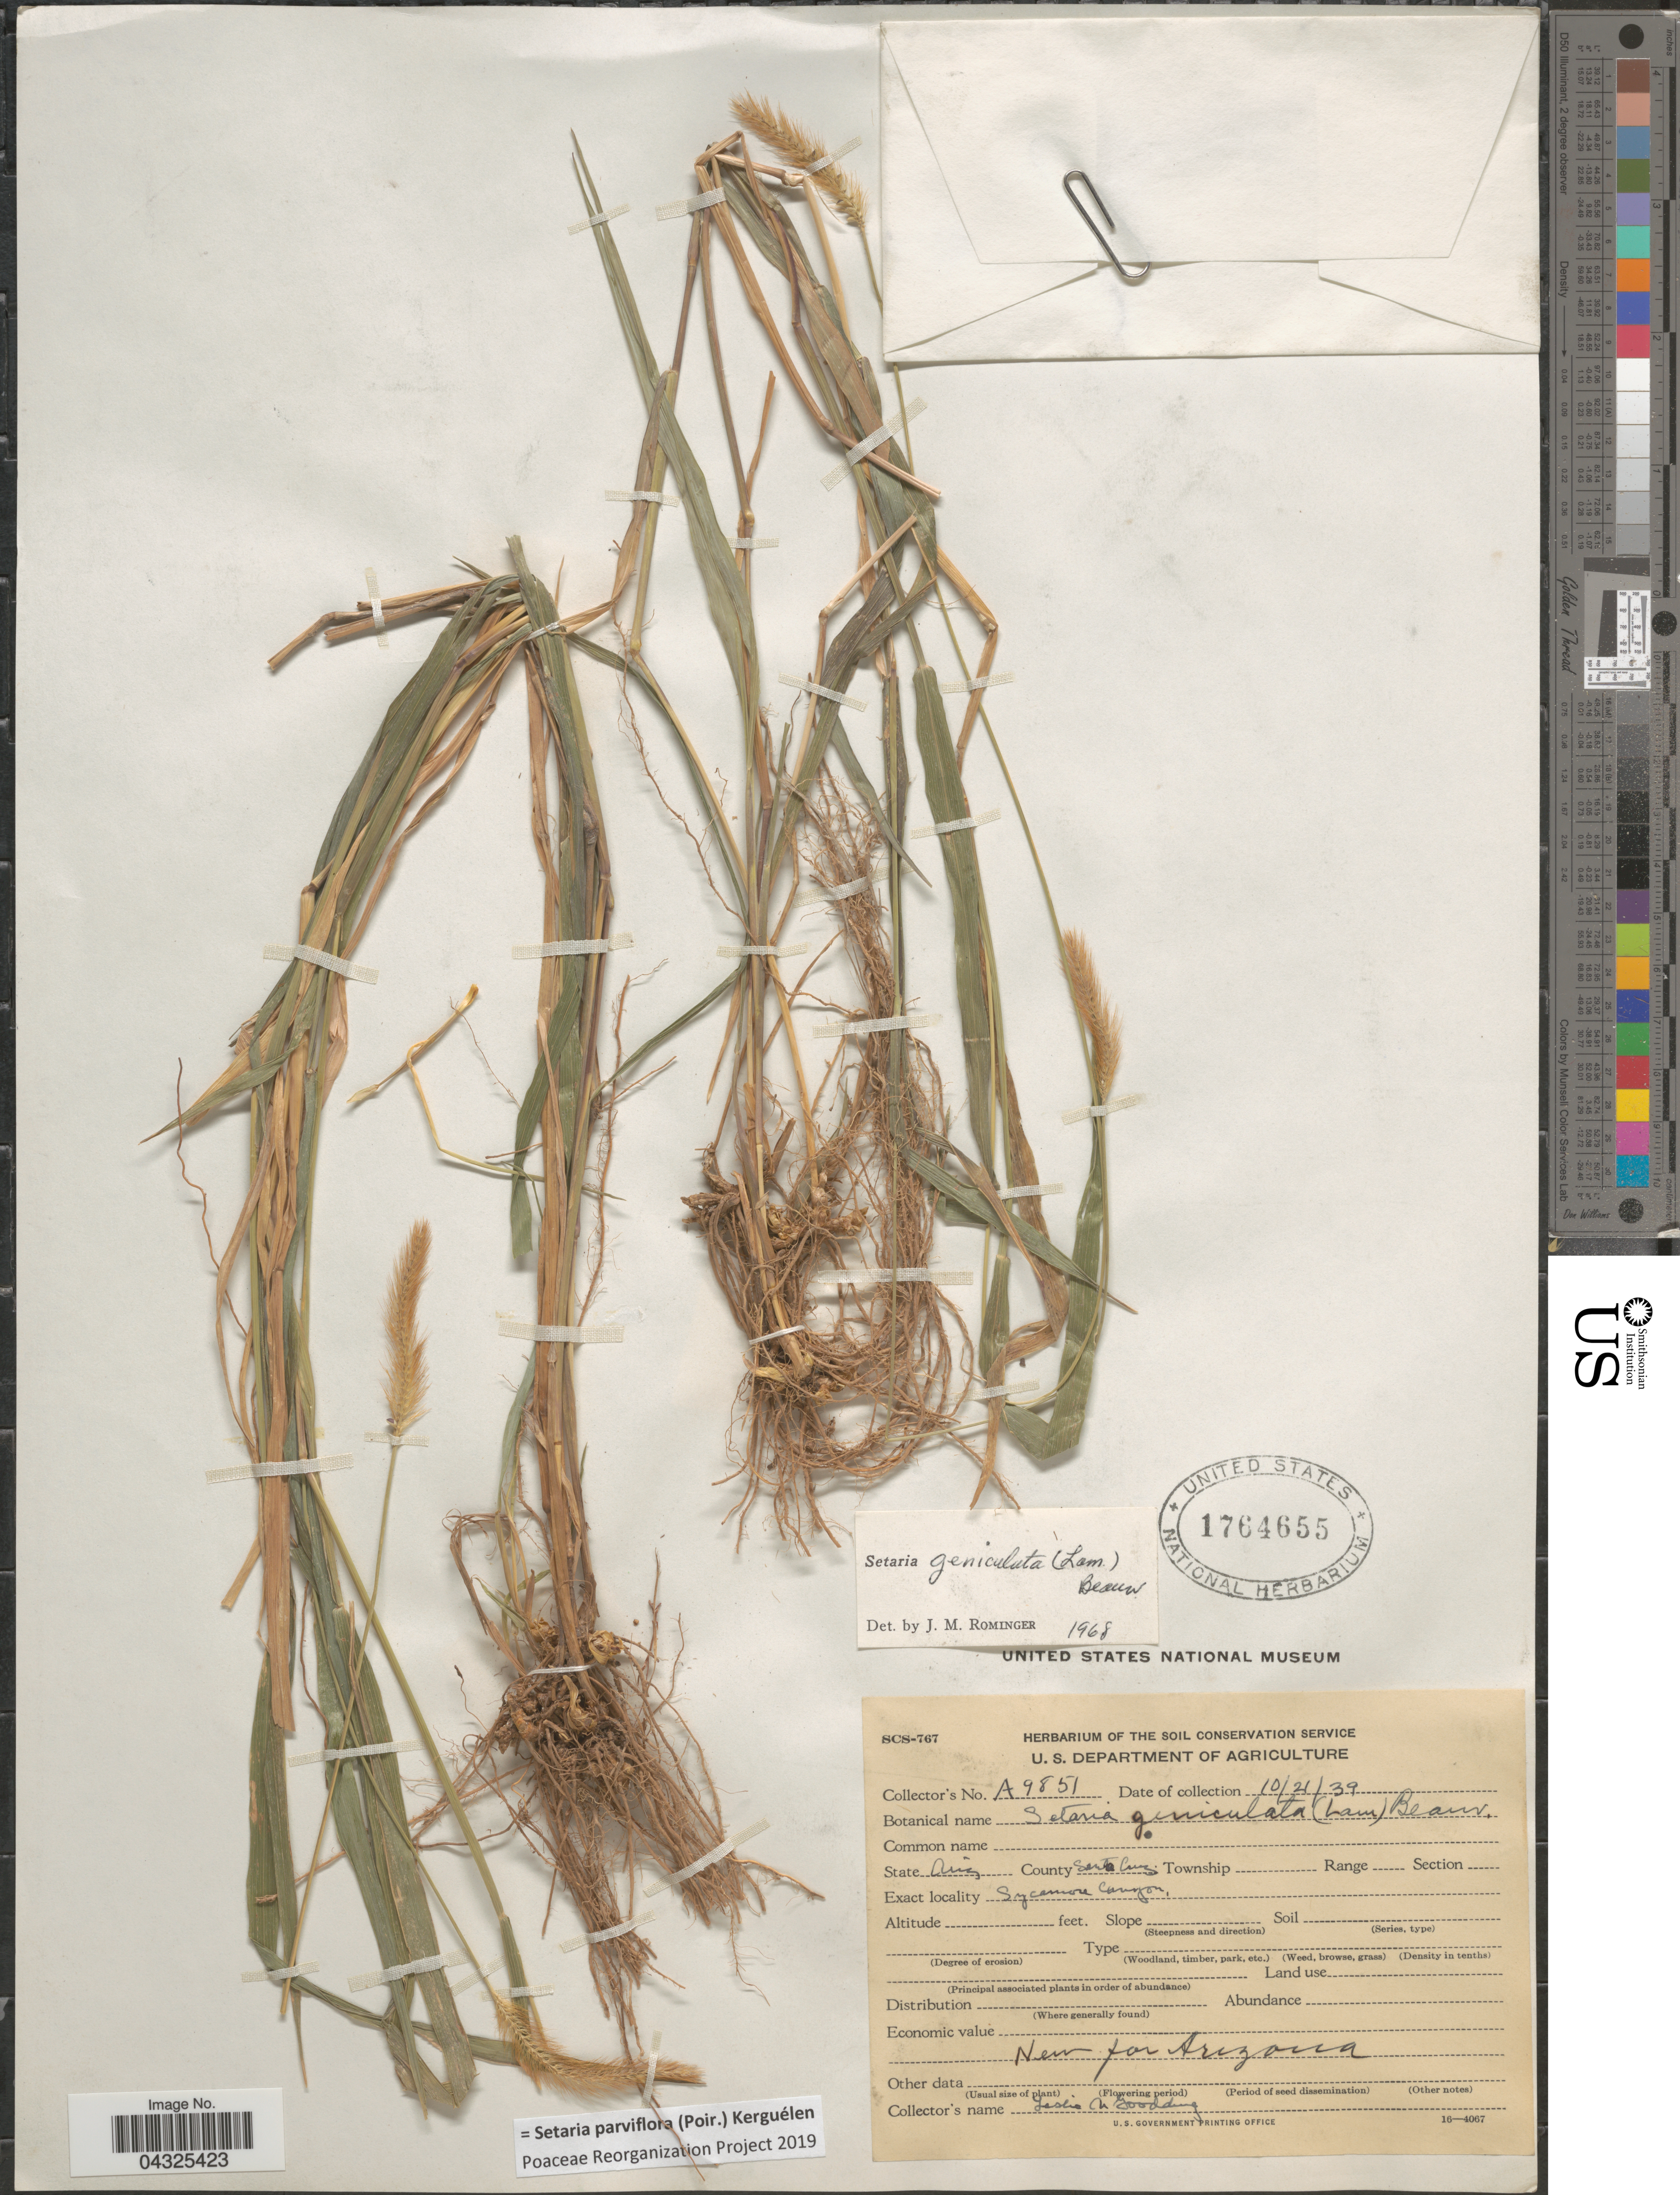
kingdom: Plantae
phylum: Tracheophyta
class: Liliopsida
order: Poales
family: Poaceae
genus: Setaria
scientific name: Setaria parviflora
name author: (Poir.) Kerguélen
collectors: L. N. Goodding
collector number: A9851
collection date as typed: Transcribed d/m/y: 21/10/39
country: United States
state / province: Arizona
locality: County Santa Cruz. Sycamore Canyon.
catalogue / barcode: US 1764655